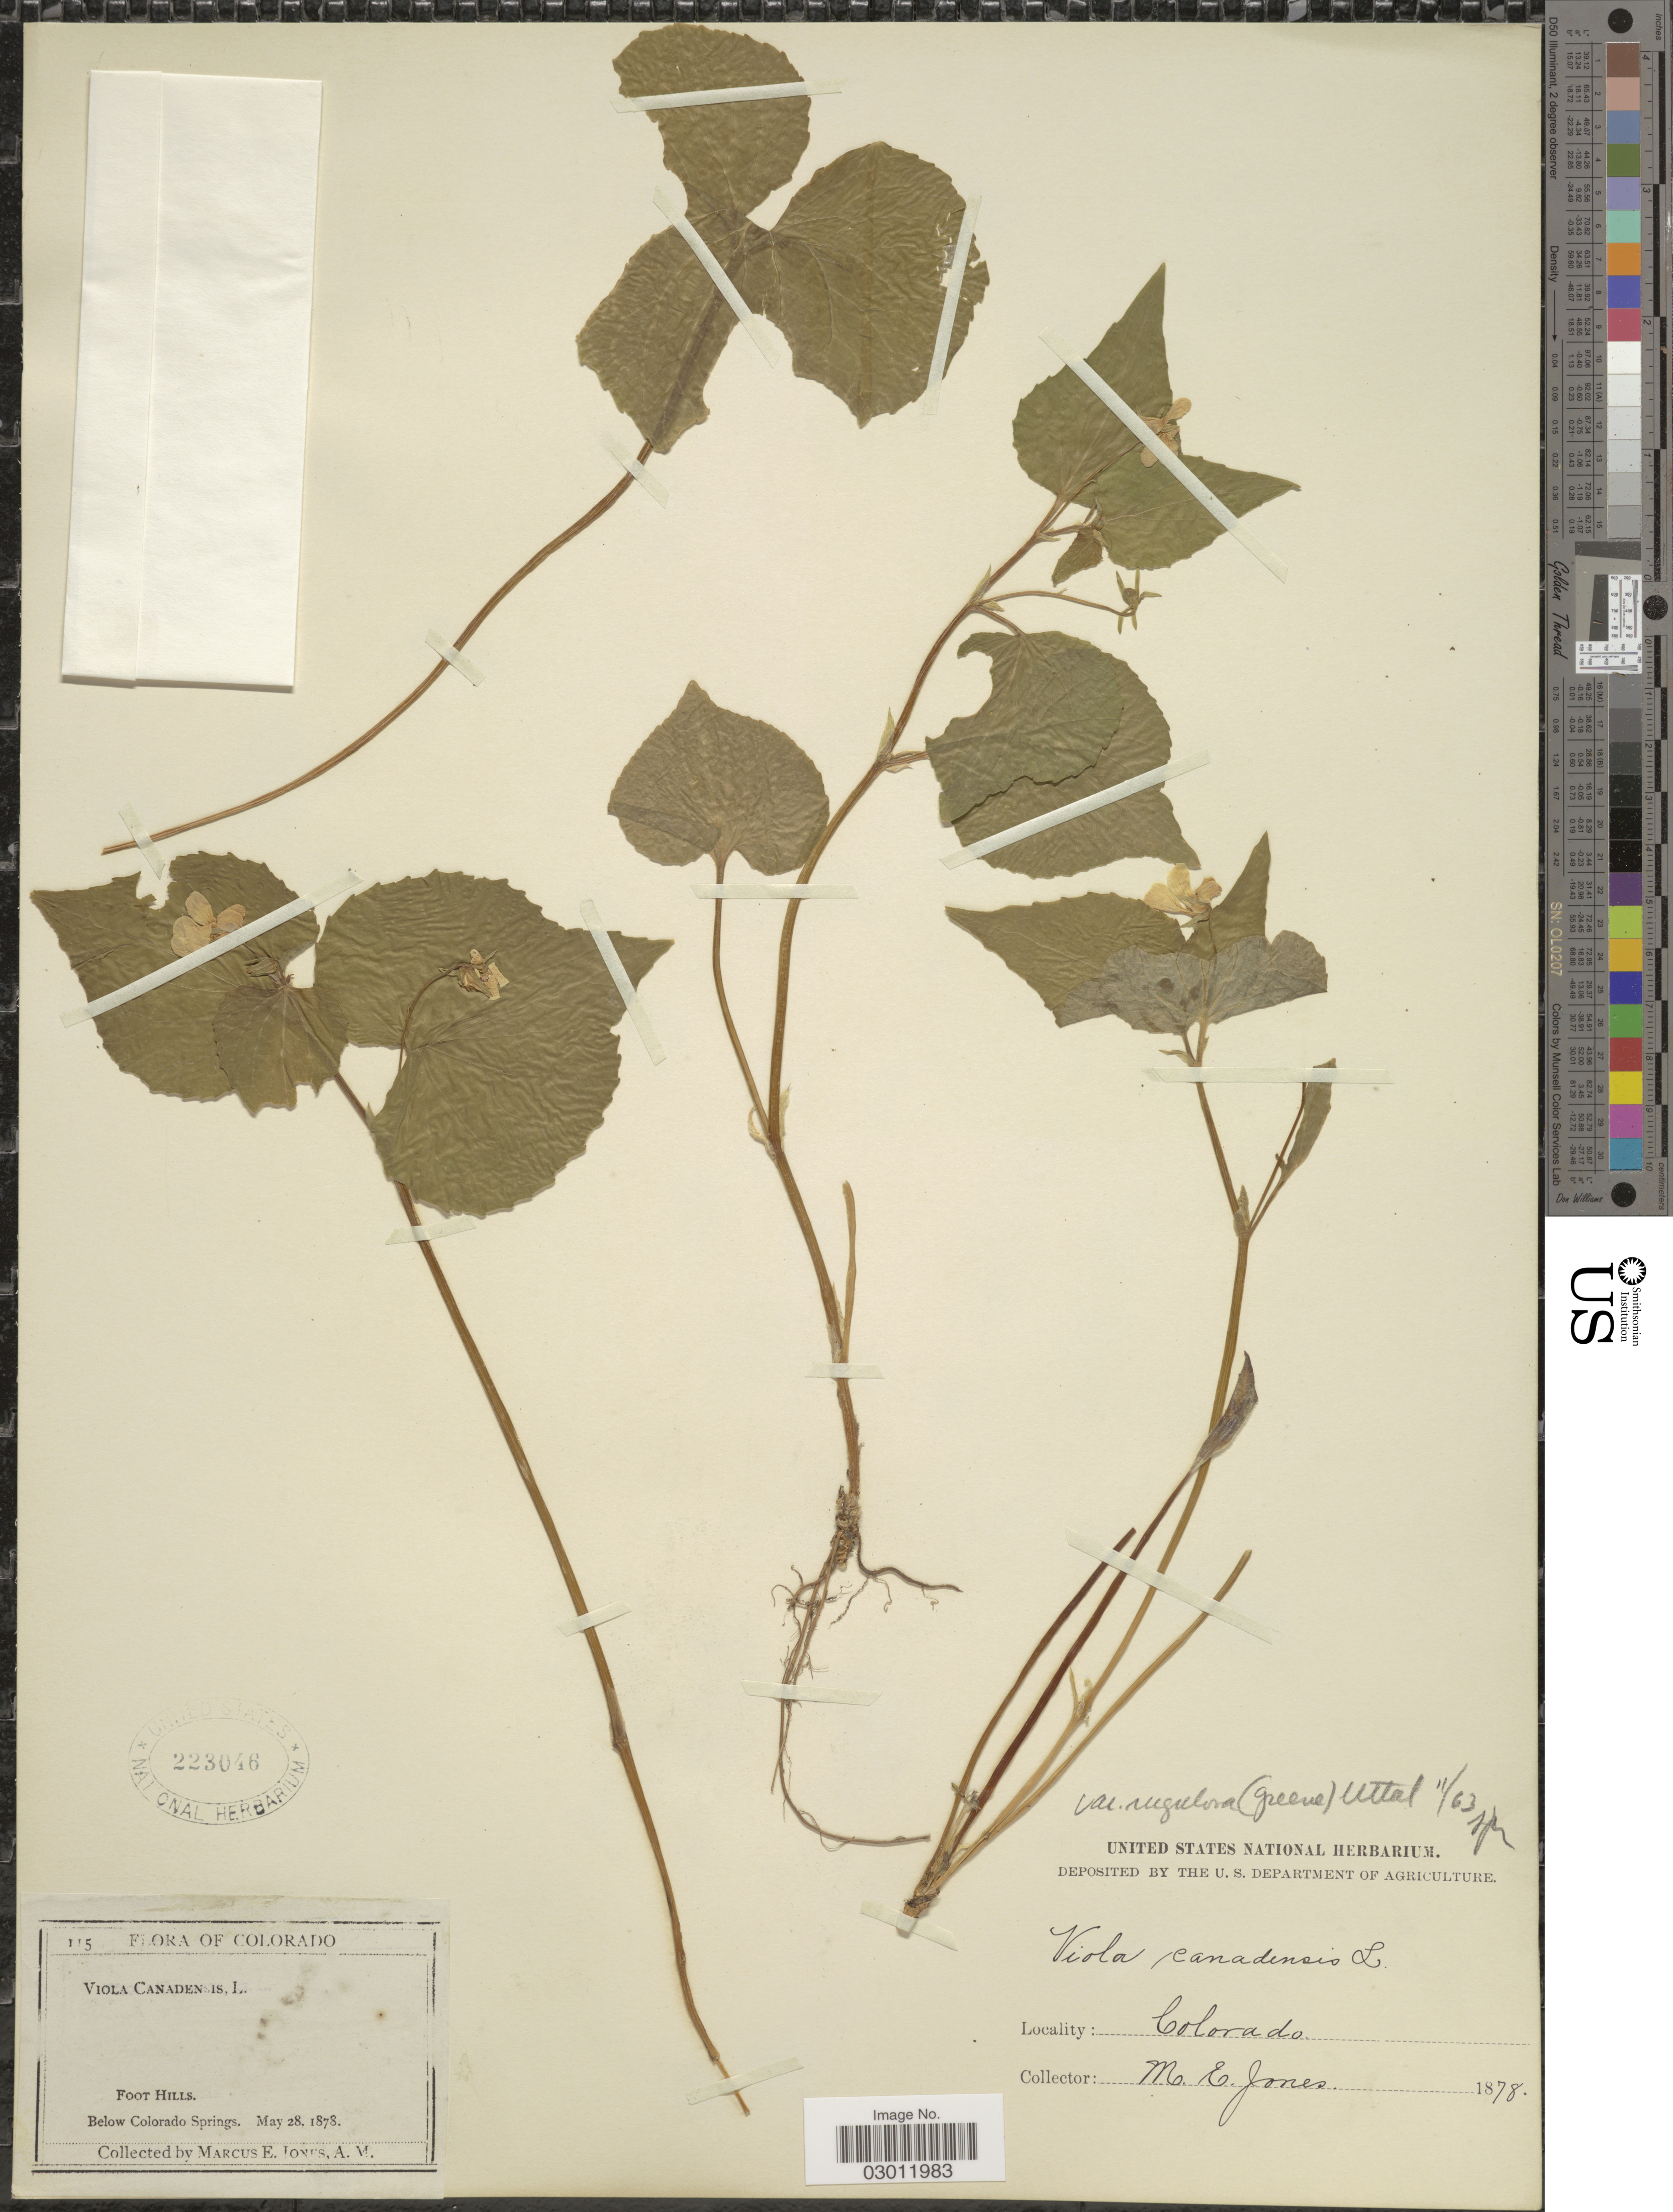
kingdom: Plantae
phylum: Tracheophyta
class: Magnoliopsida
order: Malpighiales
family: Violaceae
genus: Viola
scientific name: Viola canadensis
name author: L.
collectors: M. E. Jones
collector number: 115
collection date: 1878-05-28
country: United States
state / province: Colorado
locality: Foot Hills. Below Colorado Springs.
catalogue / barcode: US 223046